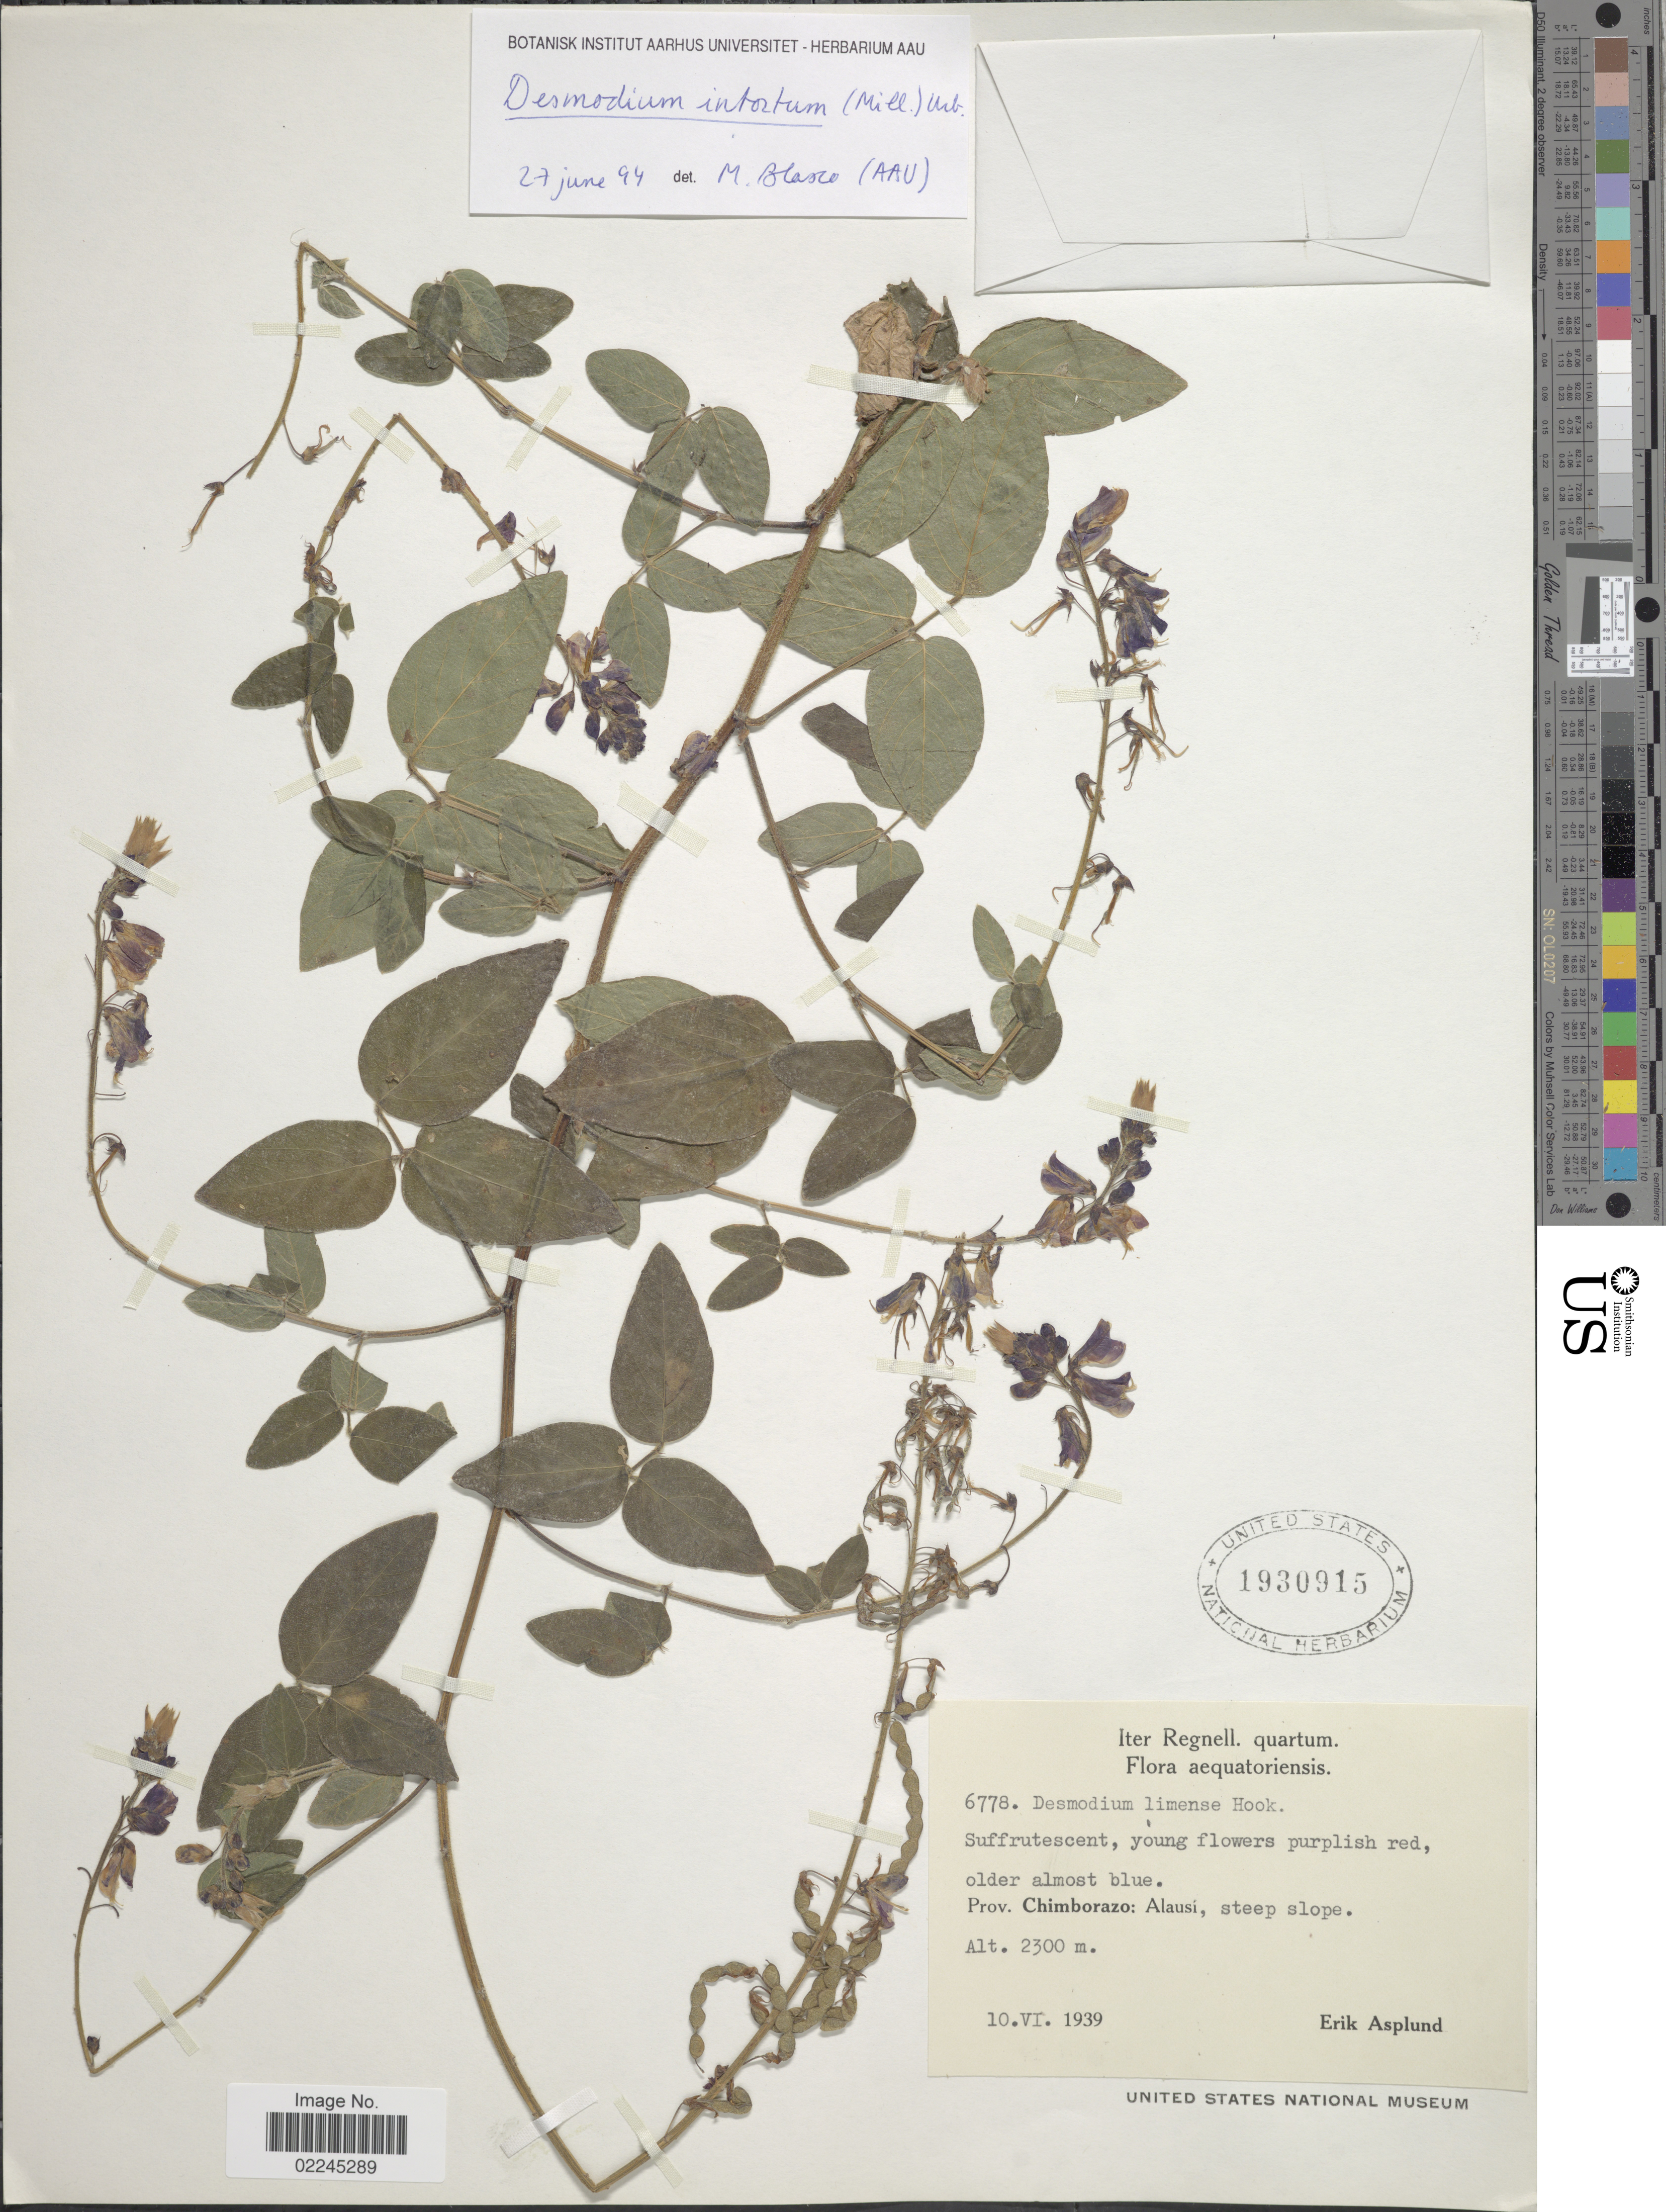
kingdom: Plantae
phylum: Tracheophyta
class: Magnoliopsida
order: Fabales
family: Fabaceae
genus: Desmodium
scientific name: Desmodium intortum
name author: (Mill.) Urb.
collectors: E. Asplund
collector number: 6778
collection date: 1939-06-10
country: Ecuador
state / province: Chimborazo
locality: Alausi, steep slope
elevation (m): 2300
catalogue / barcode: US 1930915